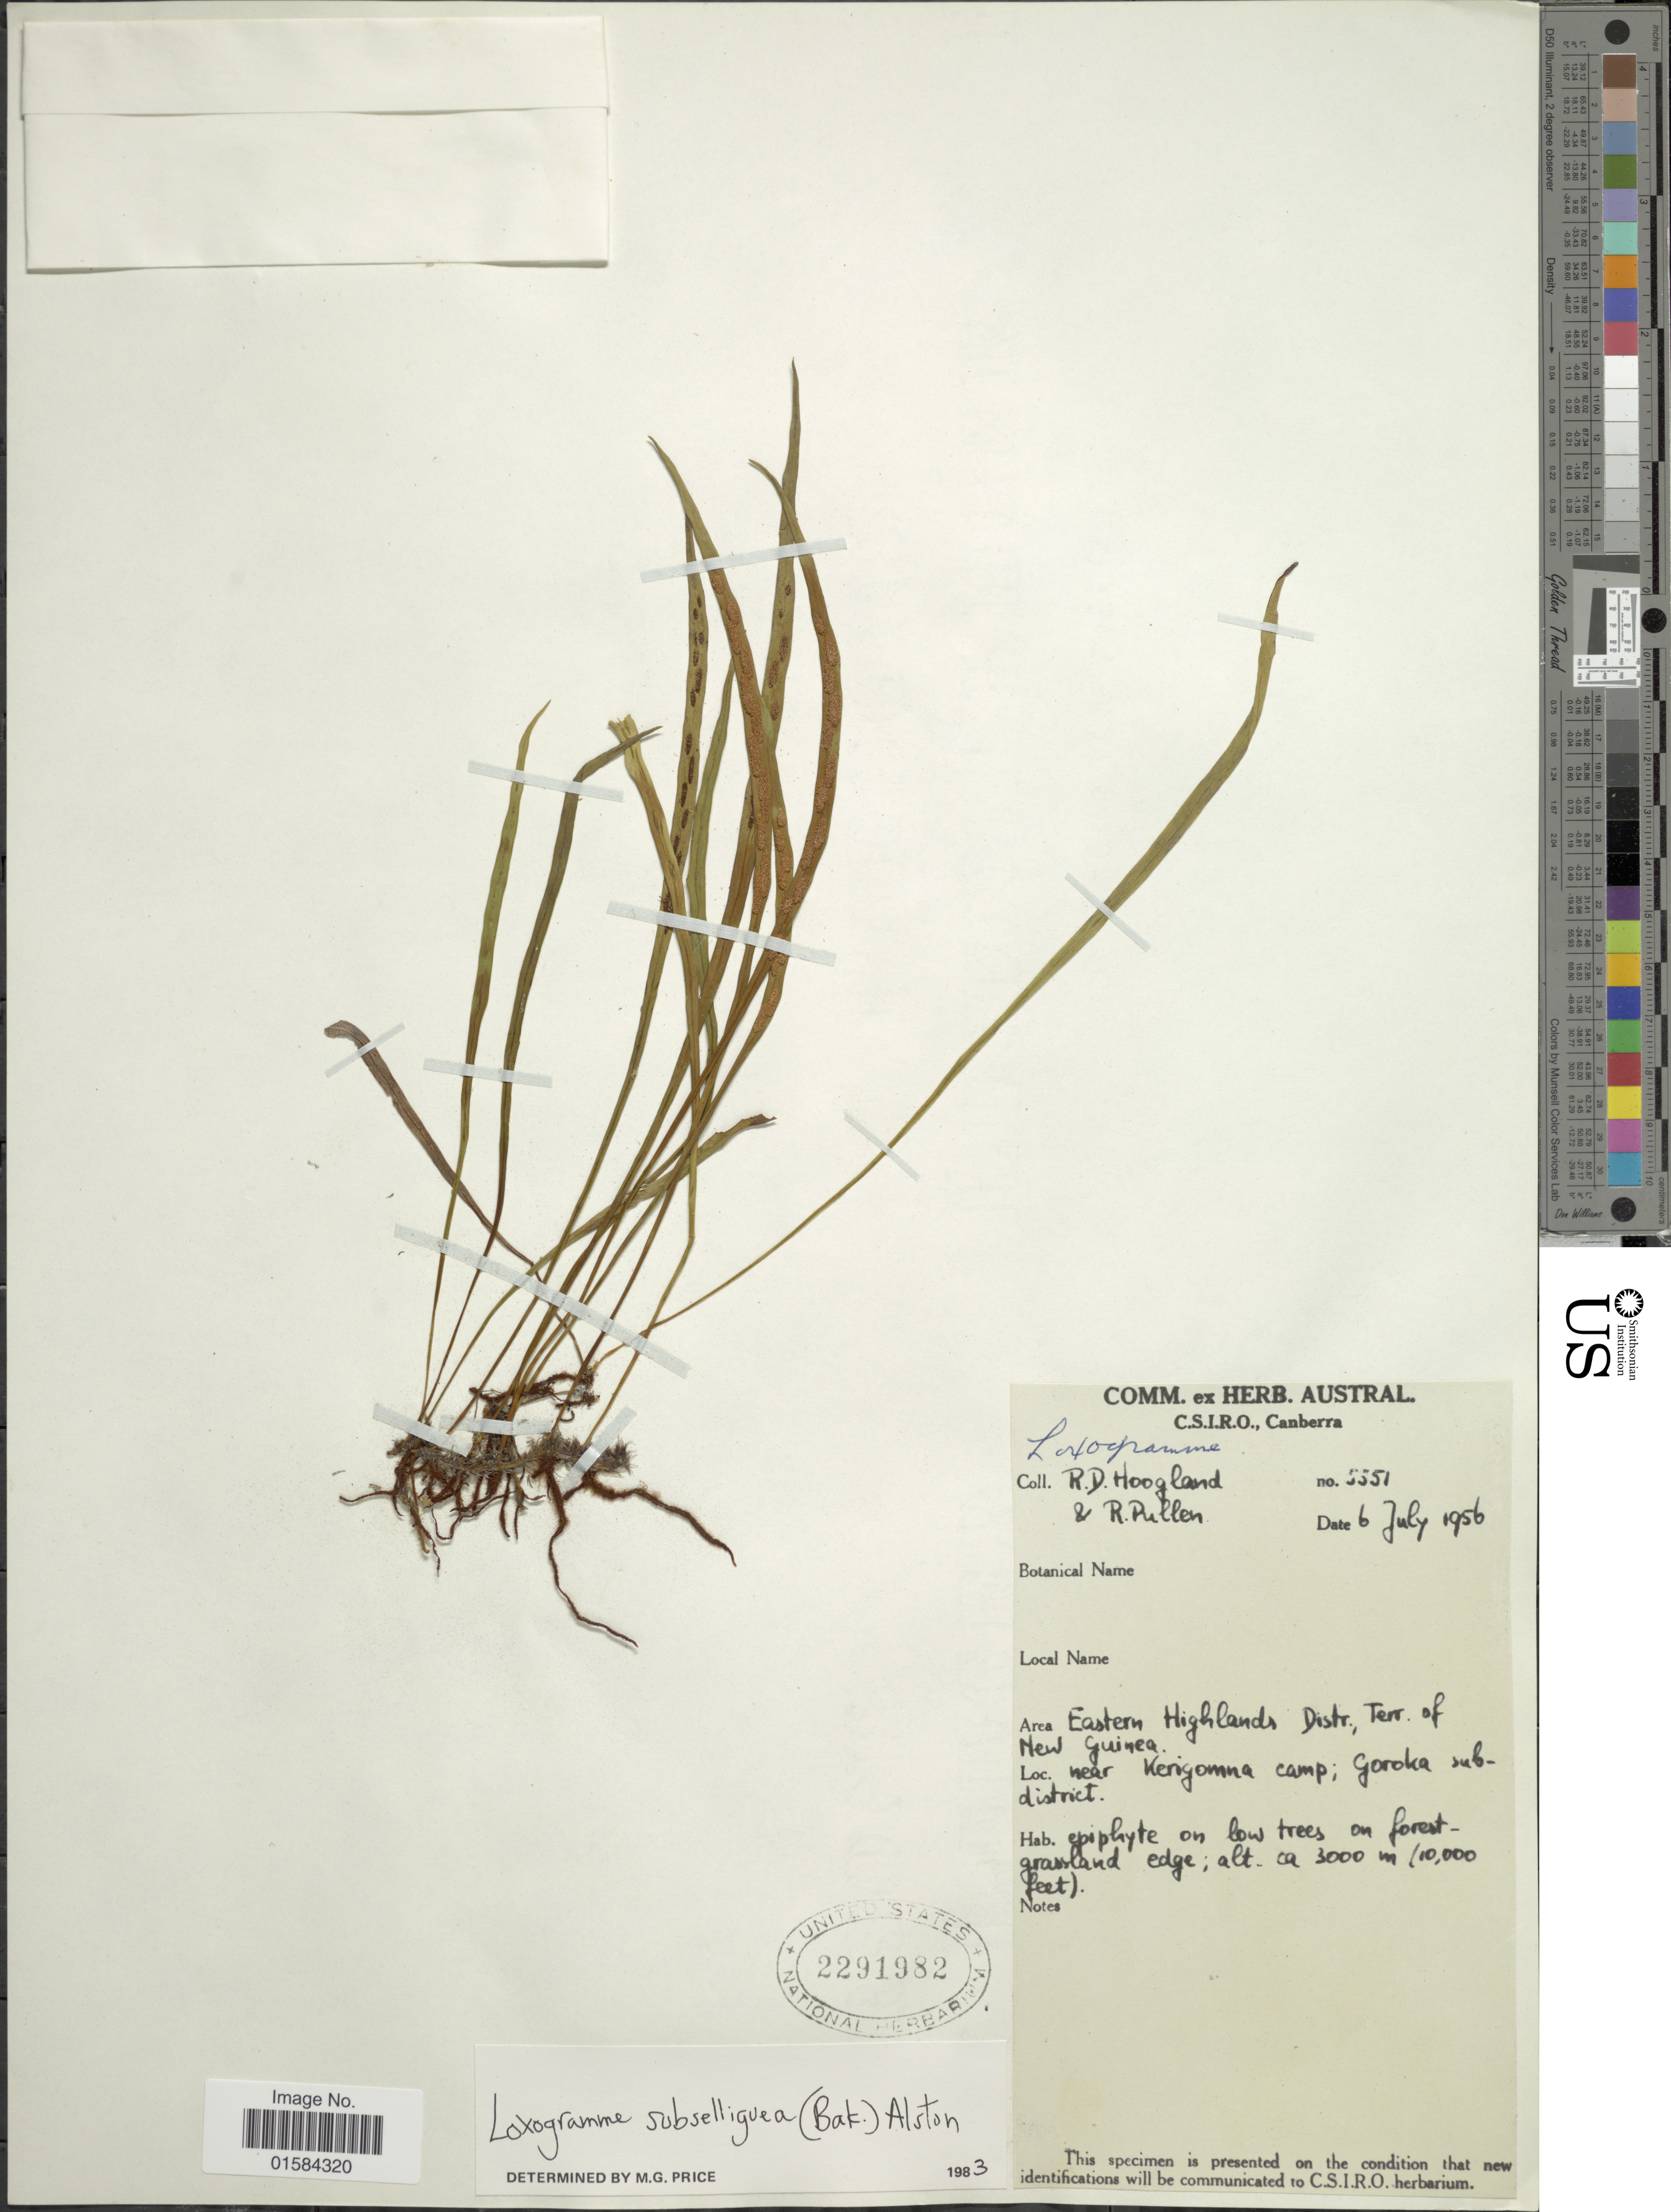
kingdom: Plantae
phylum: Tracheophyta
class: Polypodiopsida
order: Polypodiales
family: Polypodiaceae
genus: Loxogramme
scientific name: Loxogramme subselliguea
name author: (Baker) Alston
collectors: R. D. Hoogland & R. Pullen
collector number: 5551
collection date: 1956-07-06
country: Papua New Guinea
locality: Eastern Highlands Distr., Terr. of New Guinea, near Kerigomma camp; Goroka subdistrict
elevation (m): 3000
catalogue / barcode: US 2291982